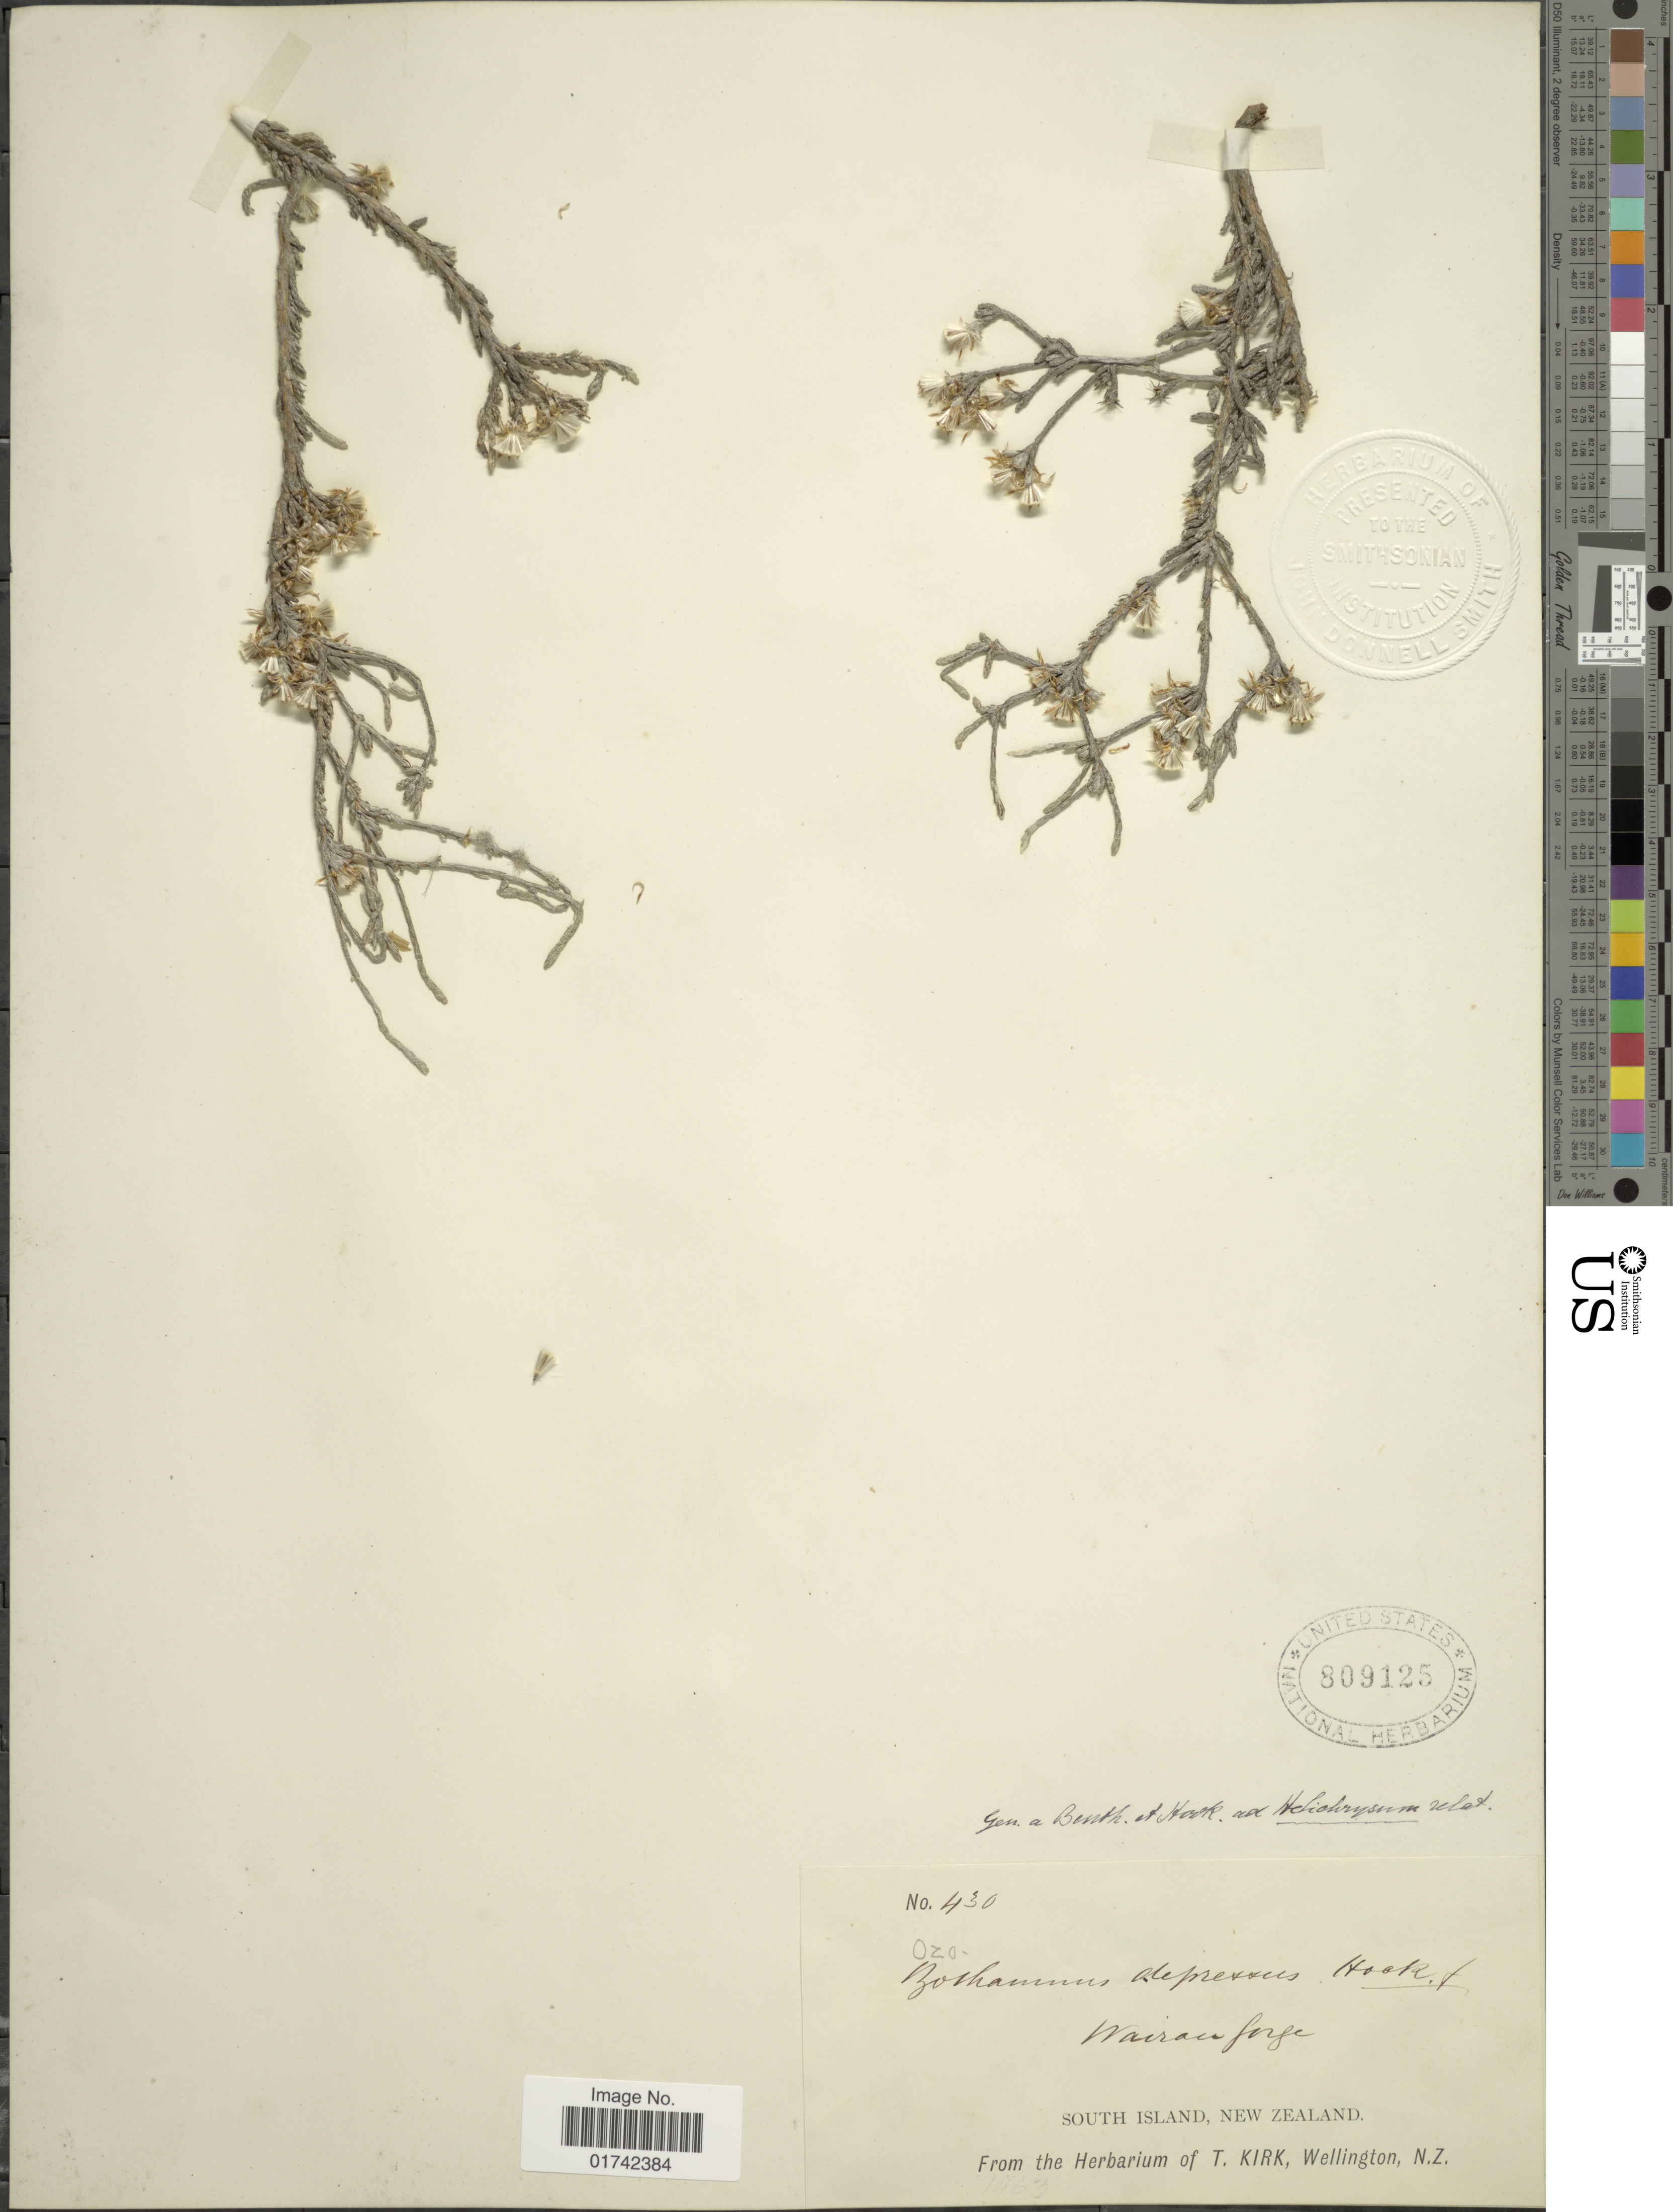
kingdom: Plantae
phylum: Tracheophyta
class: Magnoliopsida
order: Asterales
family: Asteraceae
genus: Helichrysum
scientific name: Helichrysum depressum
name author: Benth. & Hook. f.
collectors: ex herb. T. Kirk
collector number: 430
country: New Zealand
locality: Wairau Gorge, South Island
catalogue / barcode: US 809125